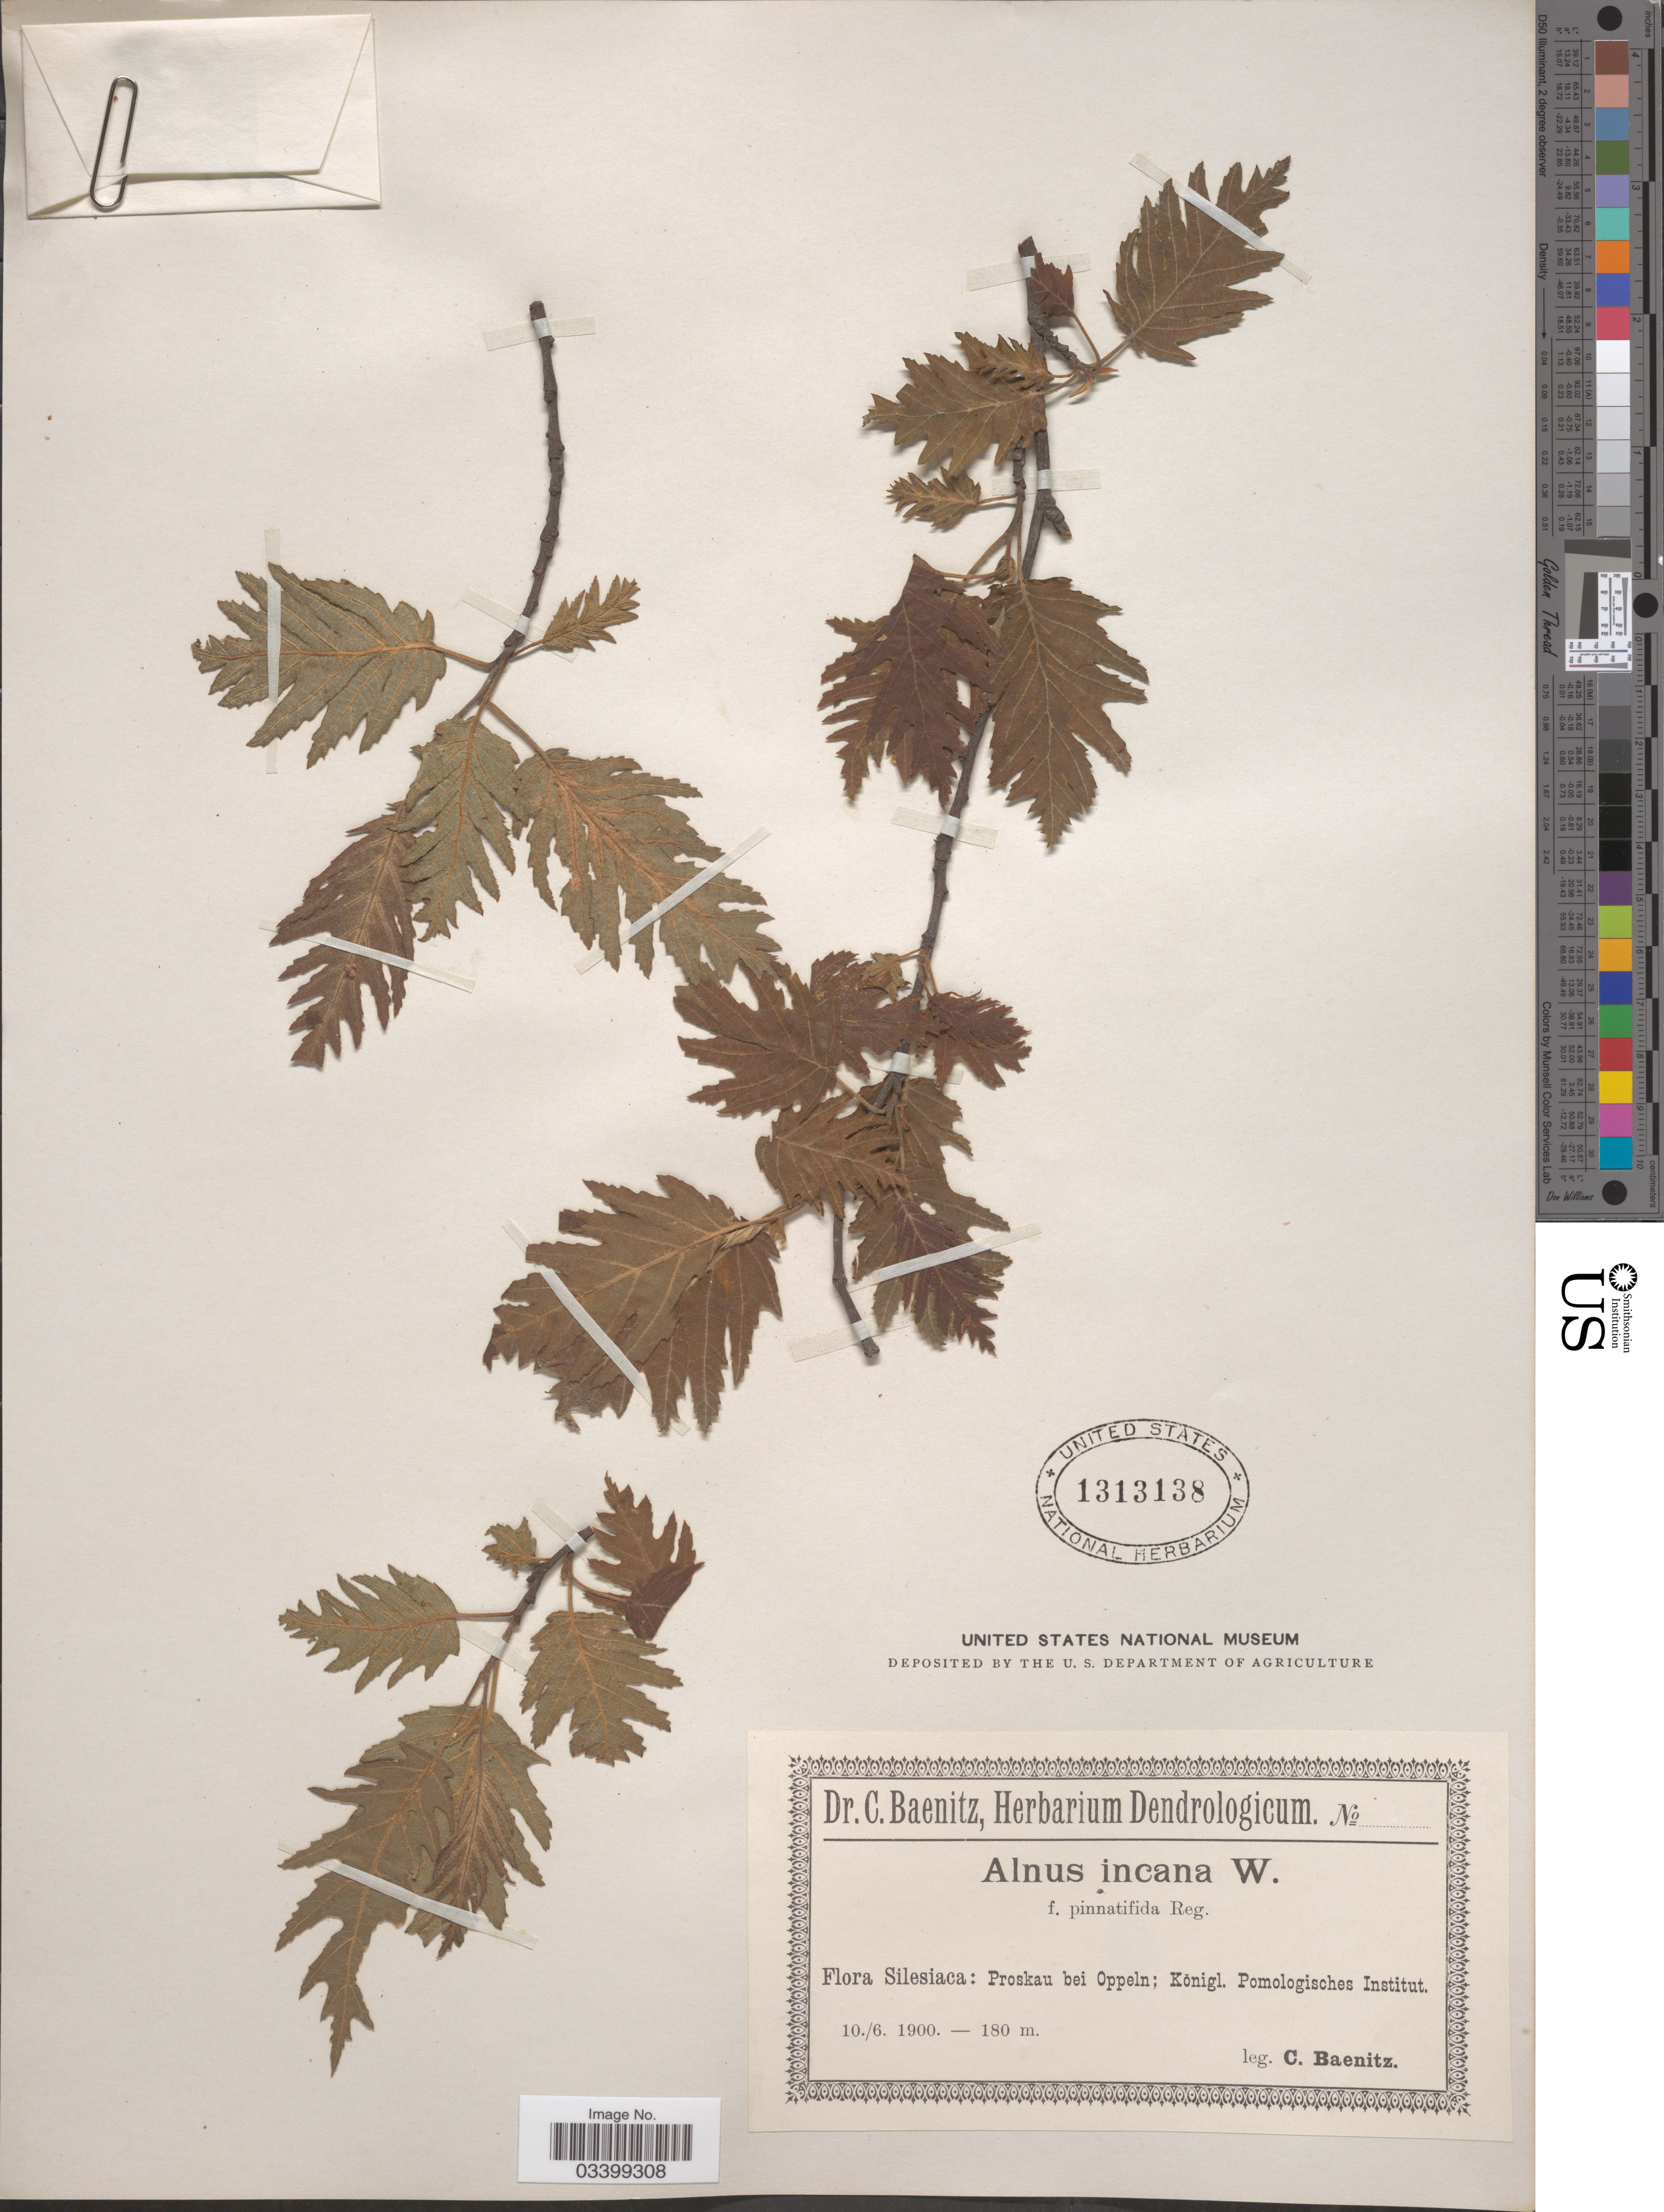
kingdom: Plantae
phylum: Tracheophyta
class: Magnoliopsida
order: Fagales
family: Betulaceae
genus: Alnus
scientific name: Alnus incana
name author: (L.) Moench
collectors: C. G. Baenitz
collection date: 1900-06-10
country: Poland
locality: Silesiaca: Proskau bei Oppeln; Königl. Pomologisches Institut.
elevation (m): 180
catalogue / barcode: US 1313138